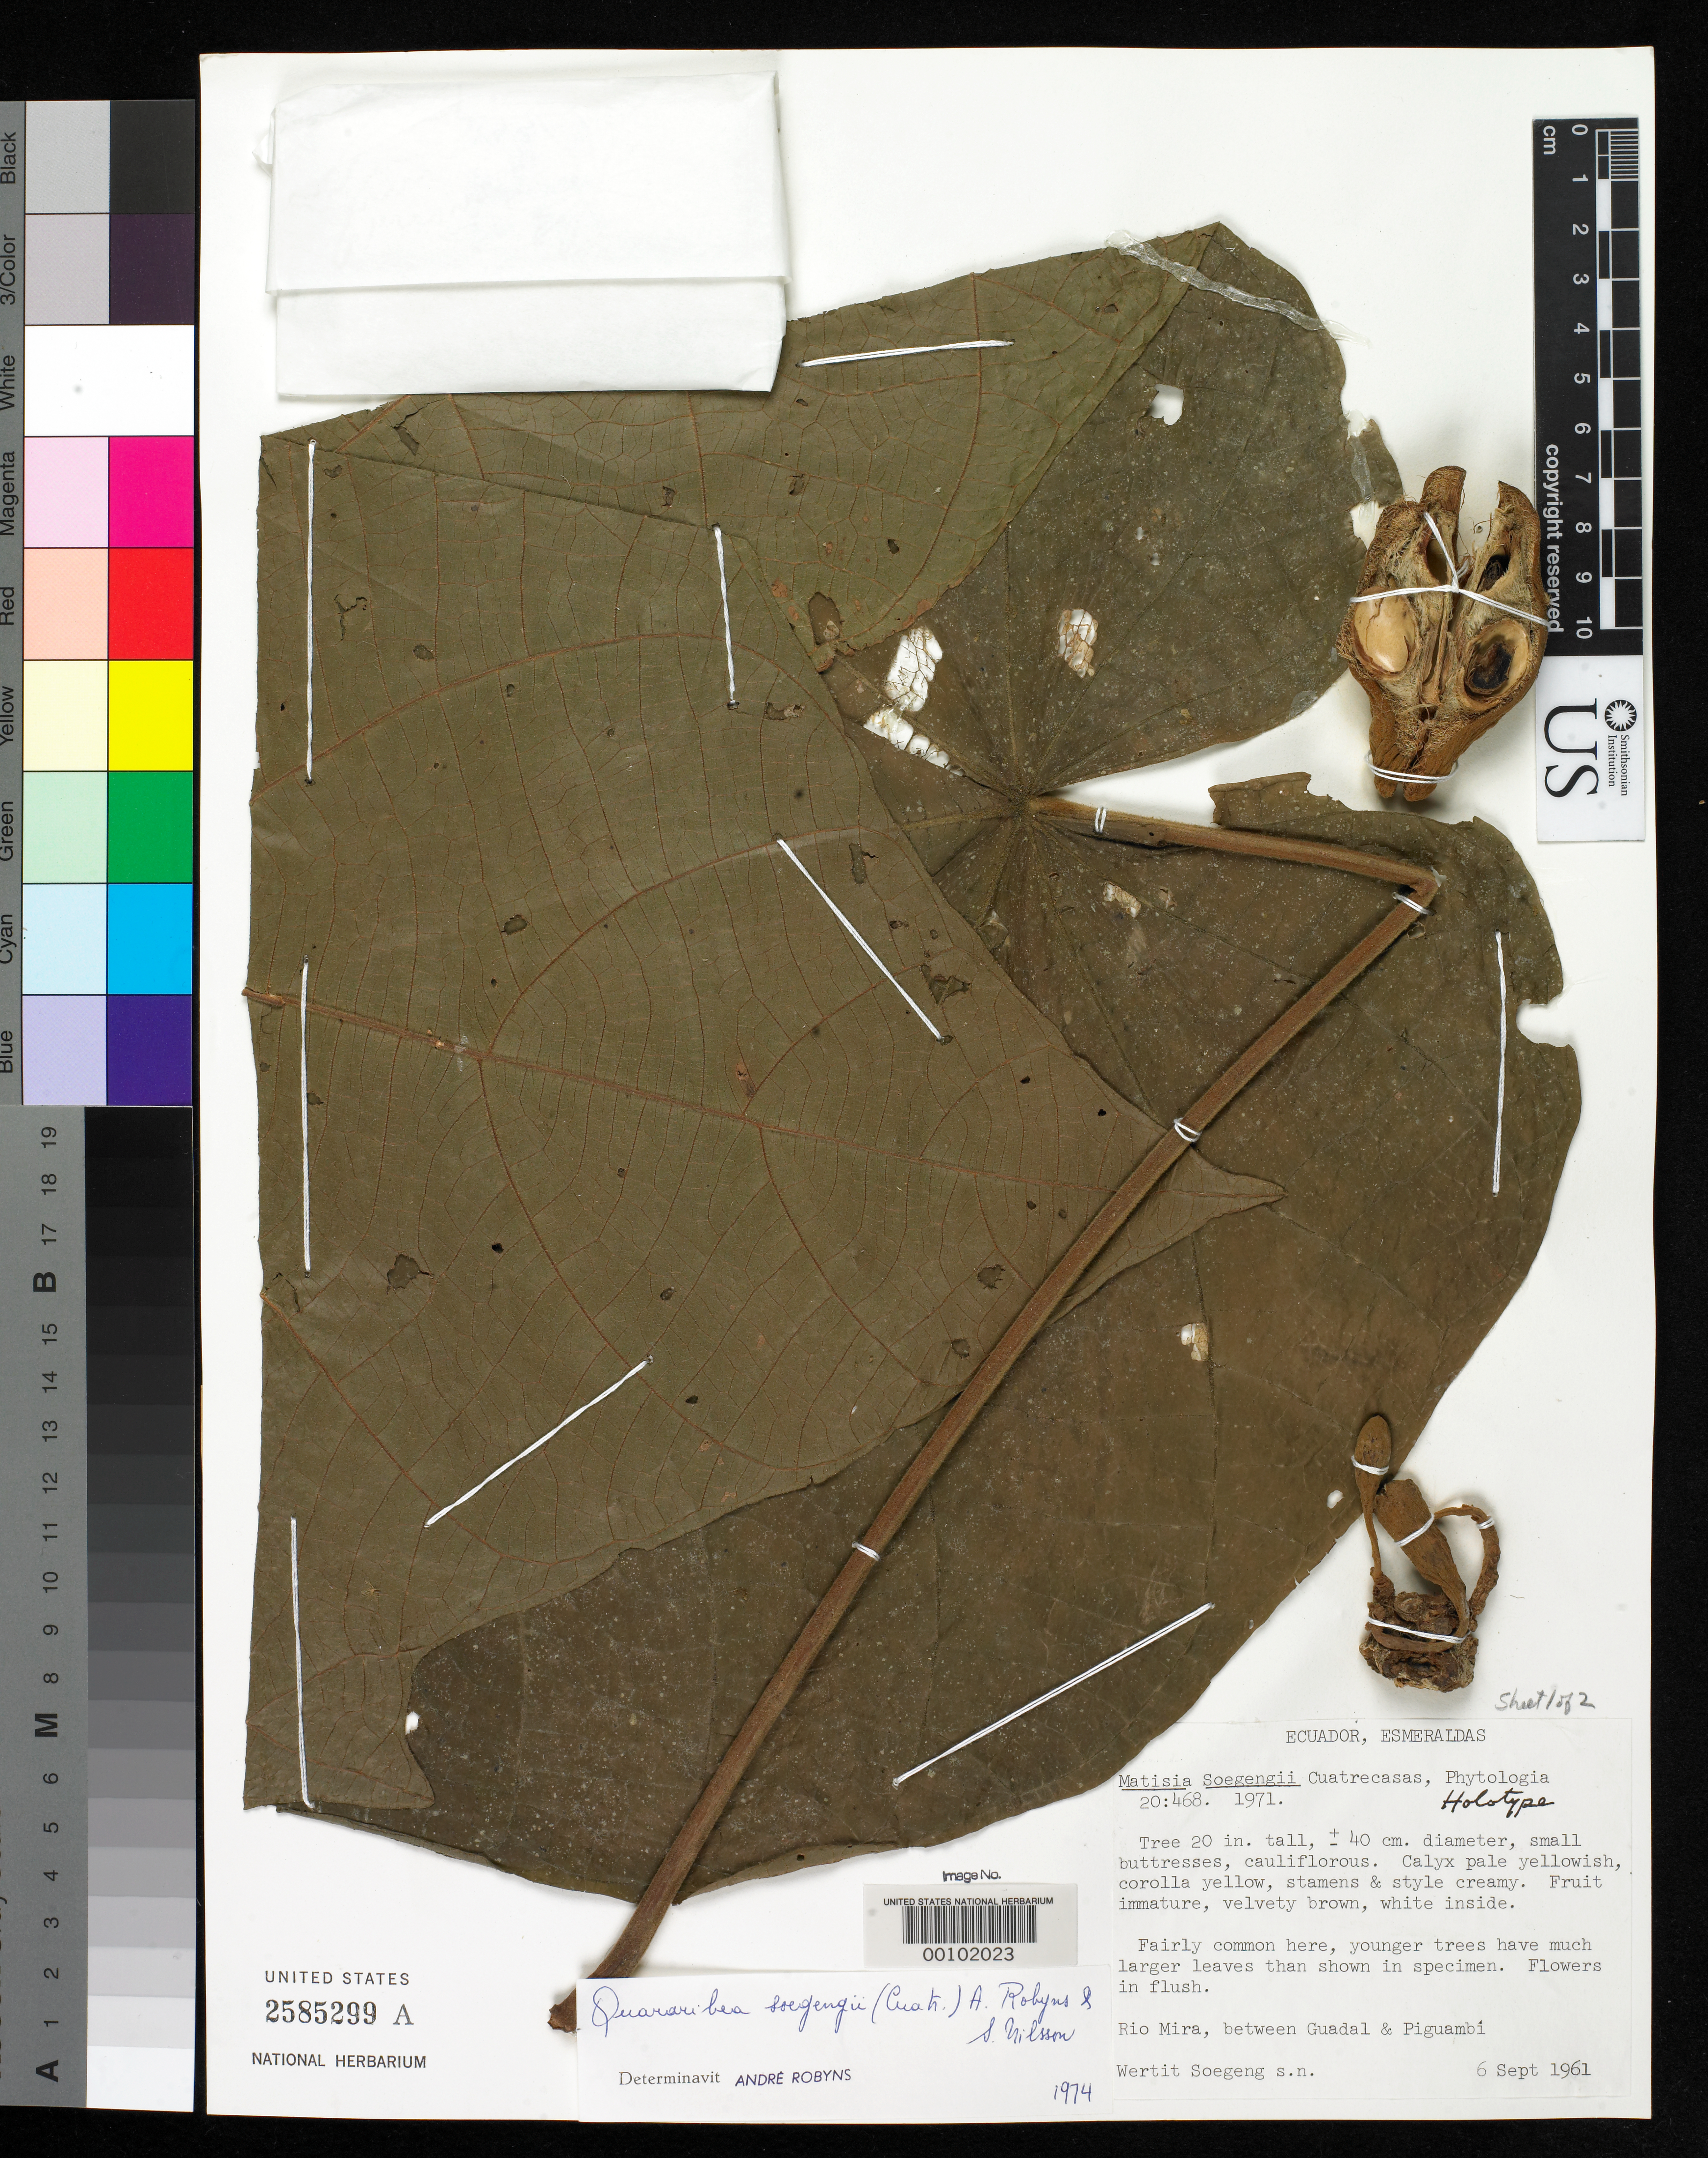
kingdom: Plantae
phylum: Tracheophyta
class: Magnoliopsida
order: Malvales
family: Malvaceae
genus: Matisia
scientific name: Matisia soegengii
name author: Cuatrec.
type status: Holotype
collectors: W. Soegeng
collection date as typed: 06 Sep 1961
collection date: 1961-09-06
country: Ecuador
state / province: Esmeraldas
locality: Rio Mira, between Guadal and Piguambi.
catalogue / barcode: US 2585299A